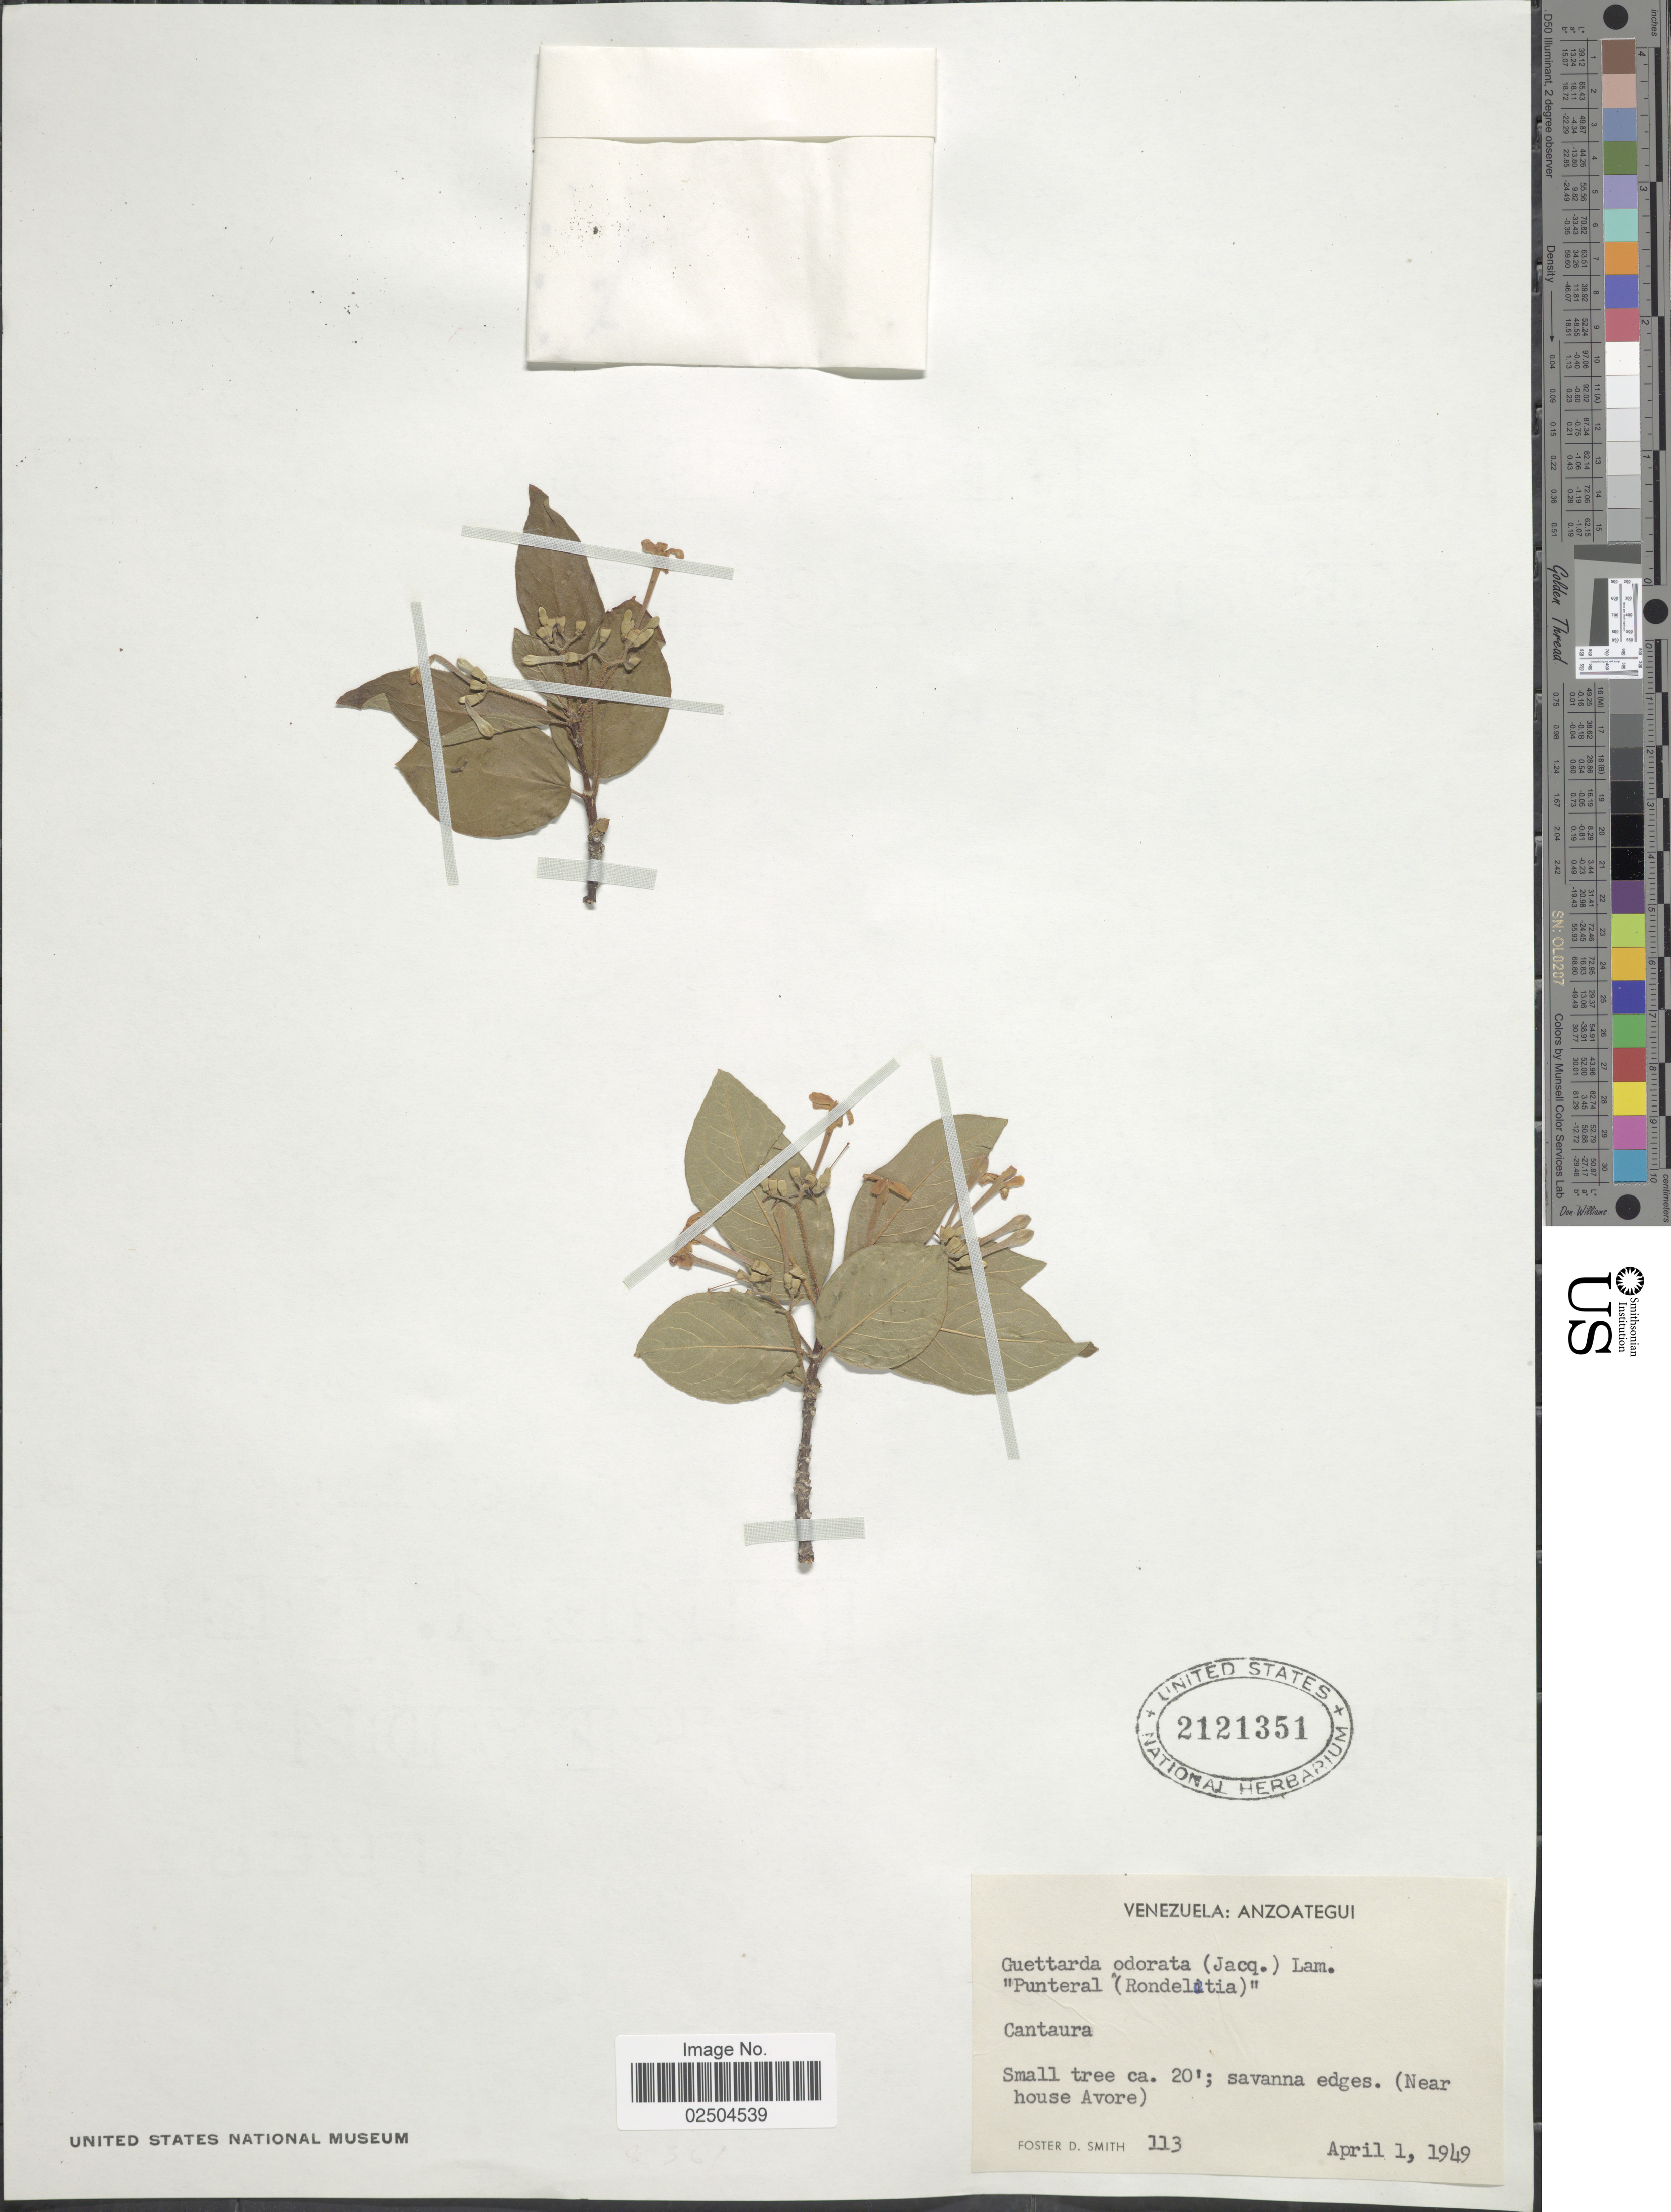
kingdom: Plantae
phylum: Tracheophyta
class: Magnoliopsida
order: Gentianales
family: Rubiaceae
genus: Guettarda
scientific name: Guettarda odorata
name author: (Jacq.) Lam.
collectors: F. Smith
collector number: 113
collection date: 1949-04-01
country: Venezuela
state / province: Anzoategui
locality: Cantaura, near house Avore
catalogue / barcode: US 2121351